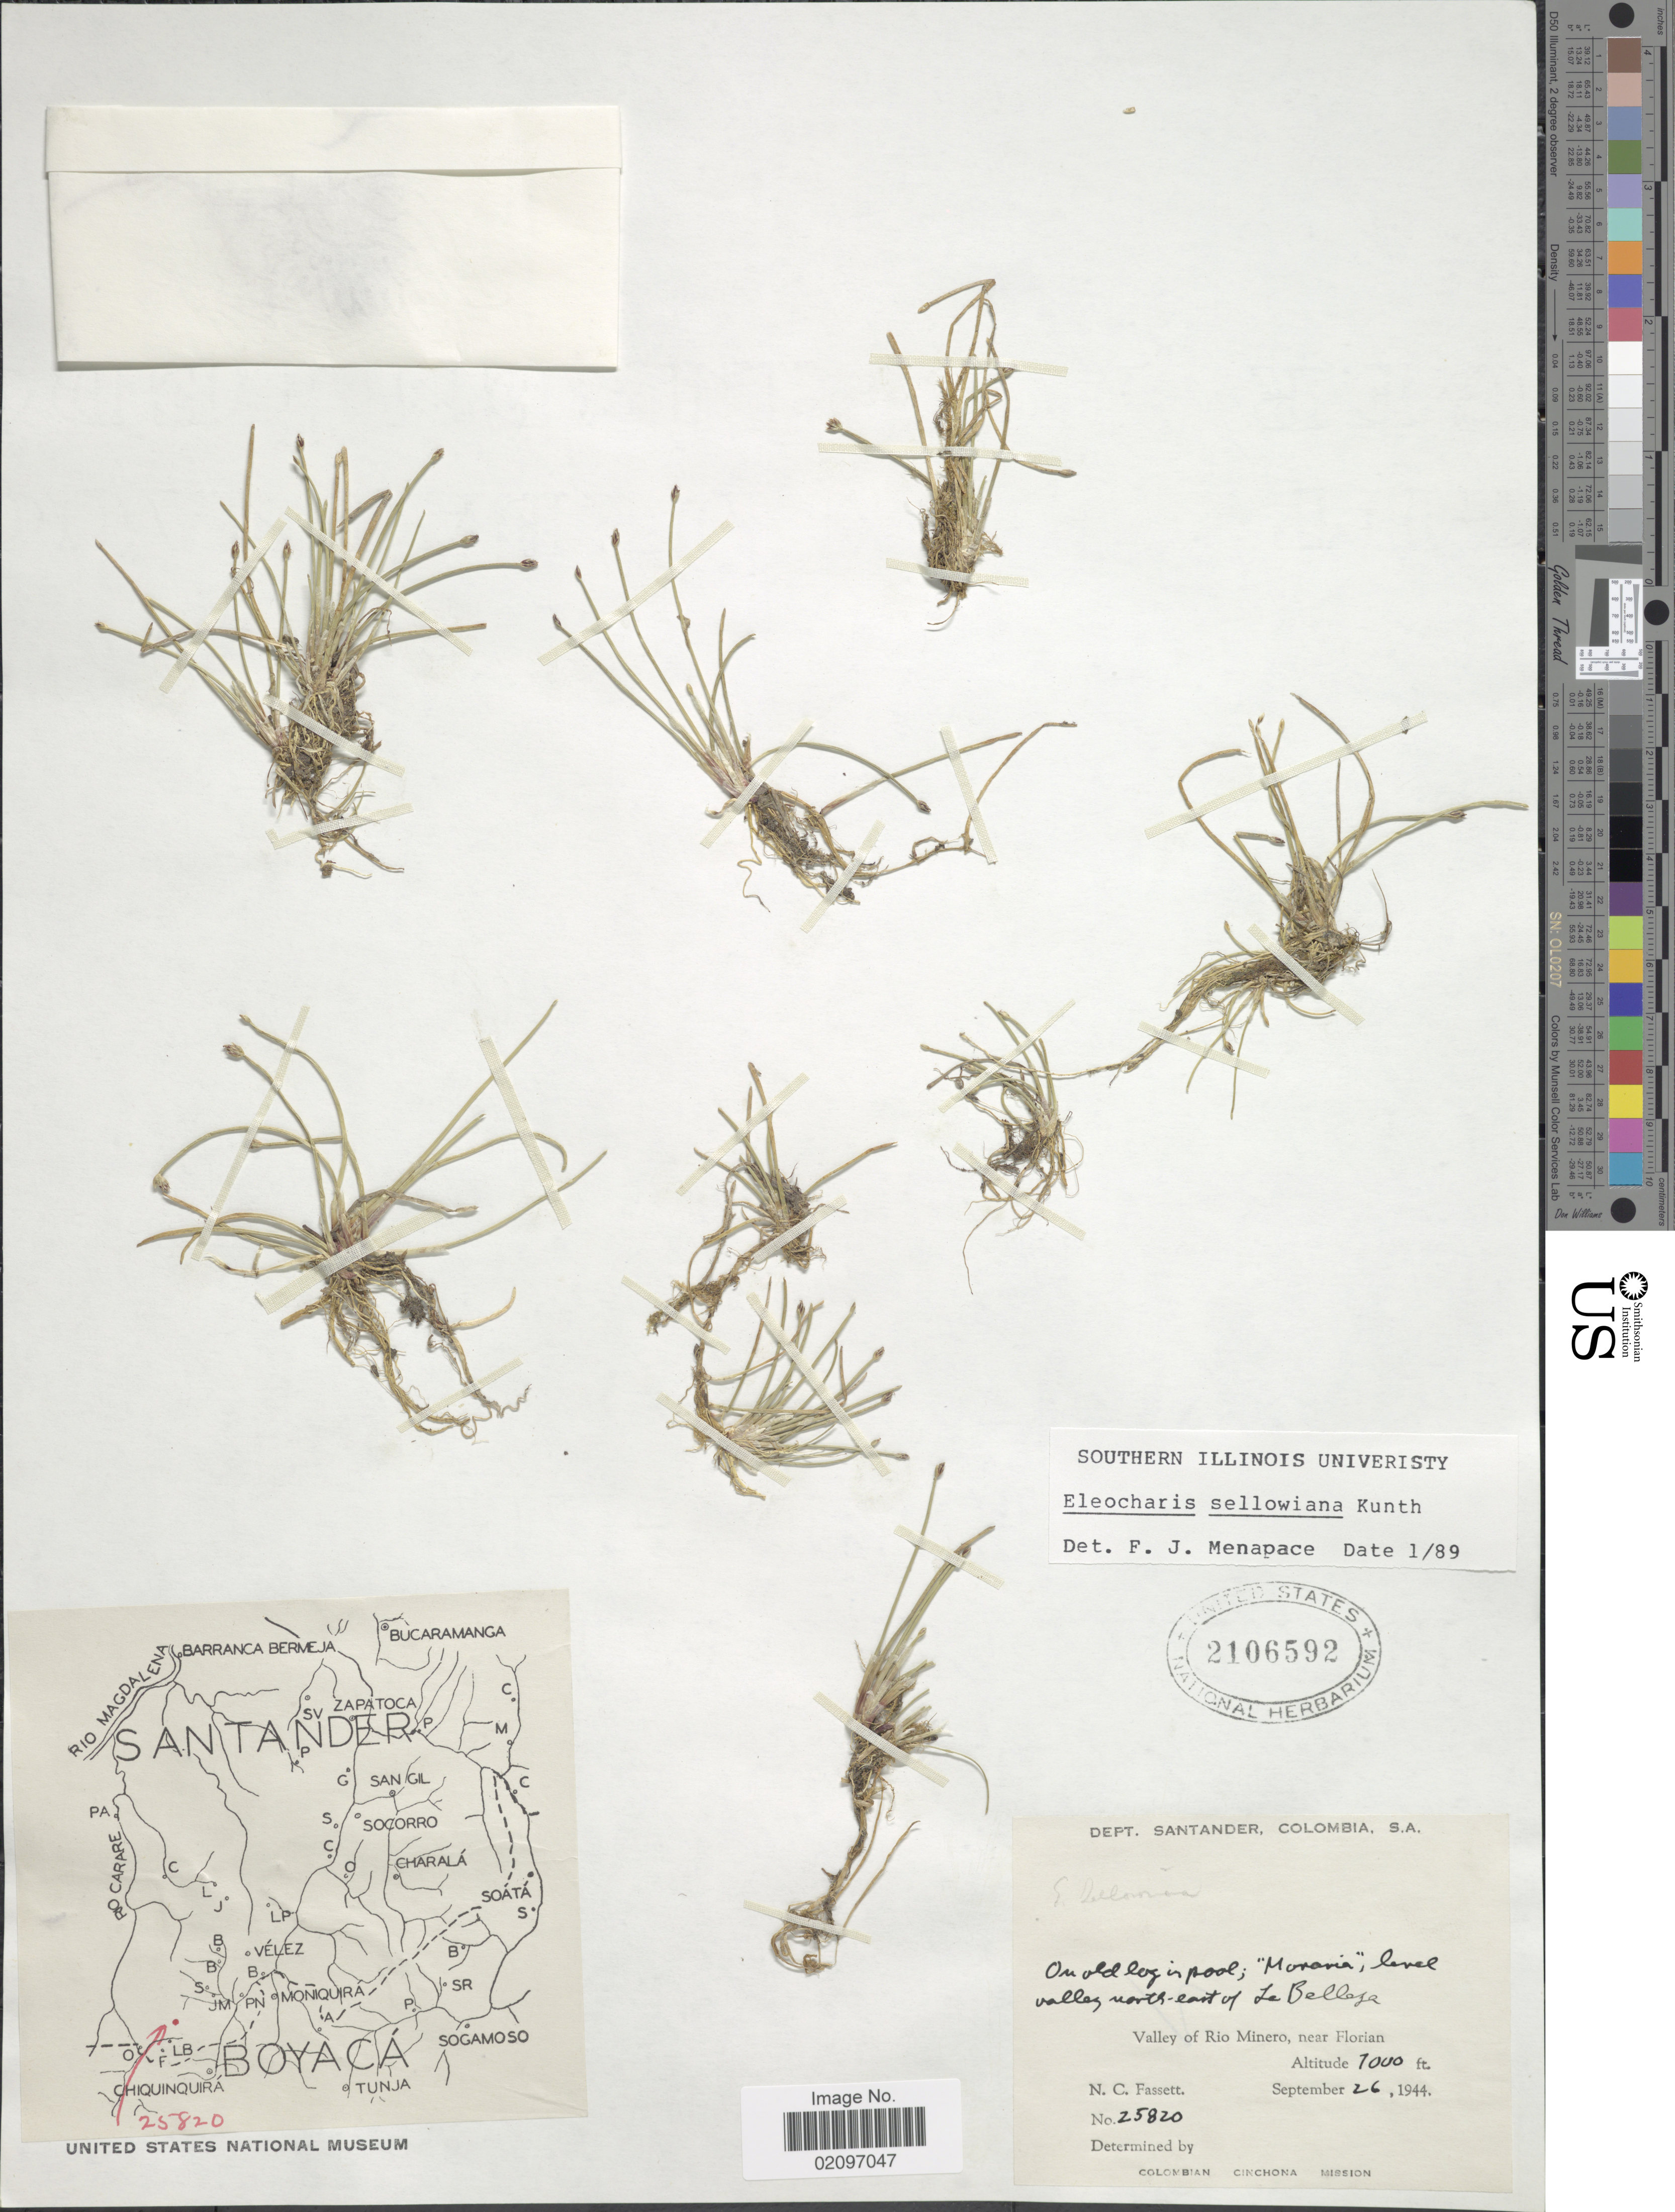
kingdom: Plantae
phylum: Tracheophyta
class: Liliopsida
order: Poales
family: Cyperaceae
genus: Eleocharis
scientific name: Eleocharis sellowiana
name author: Kunth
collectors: N. C. Fassett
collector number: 25820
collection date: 1944-09-26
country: Colombia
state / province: Santander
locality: Dept. Santander. Colombia, S.A. On old log in pool; "Moravia", level valley north east of La Belleza, Valley of Rio Minero, near Florian.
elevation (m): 305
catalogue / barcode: US 2106592